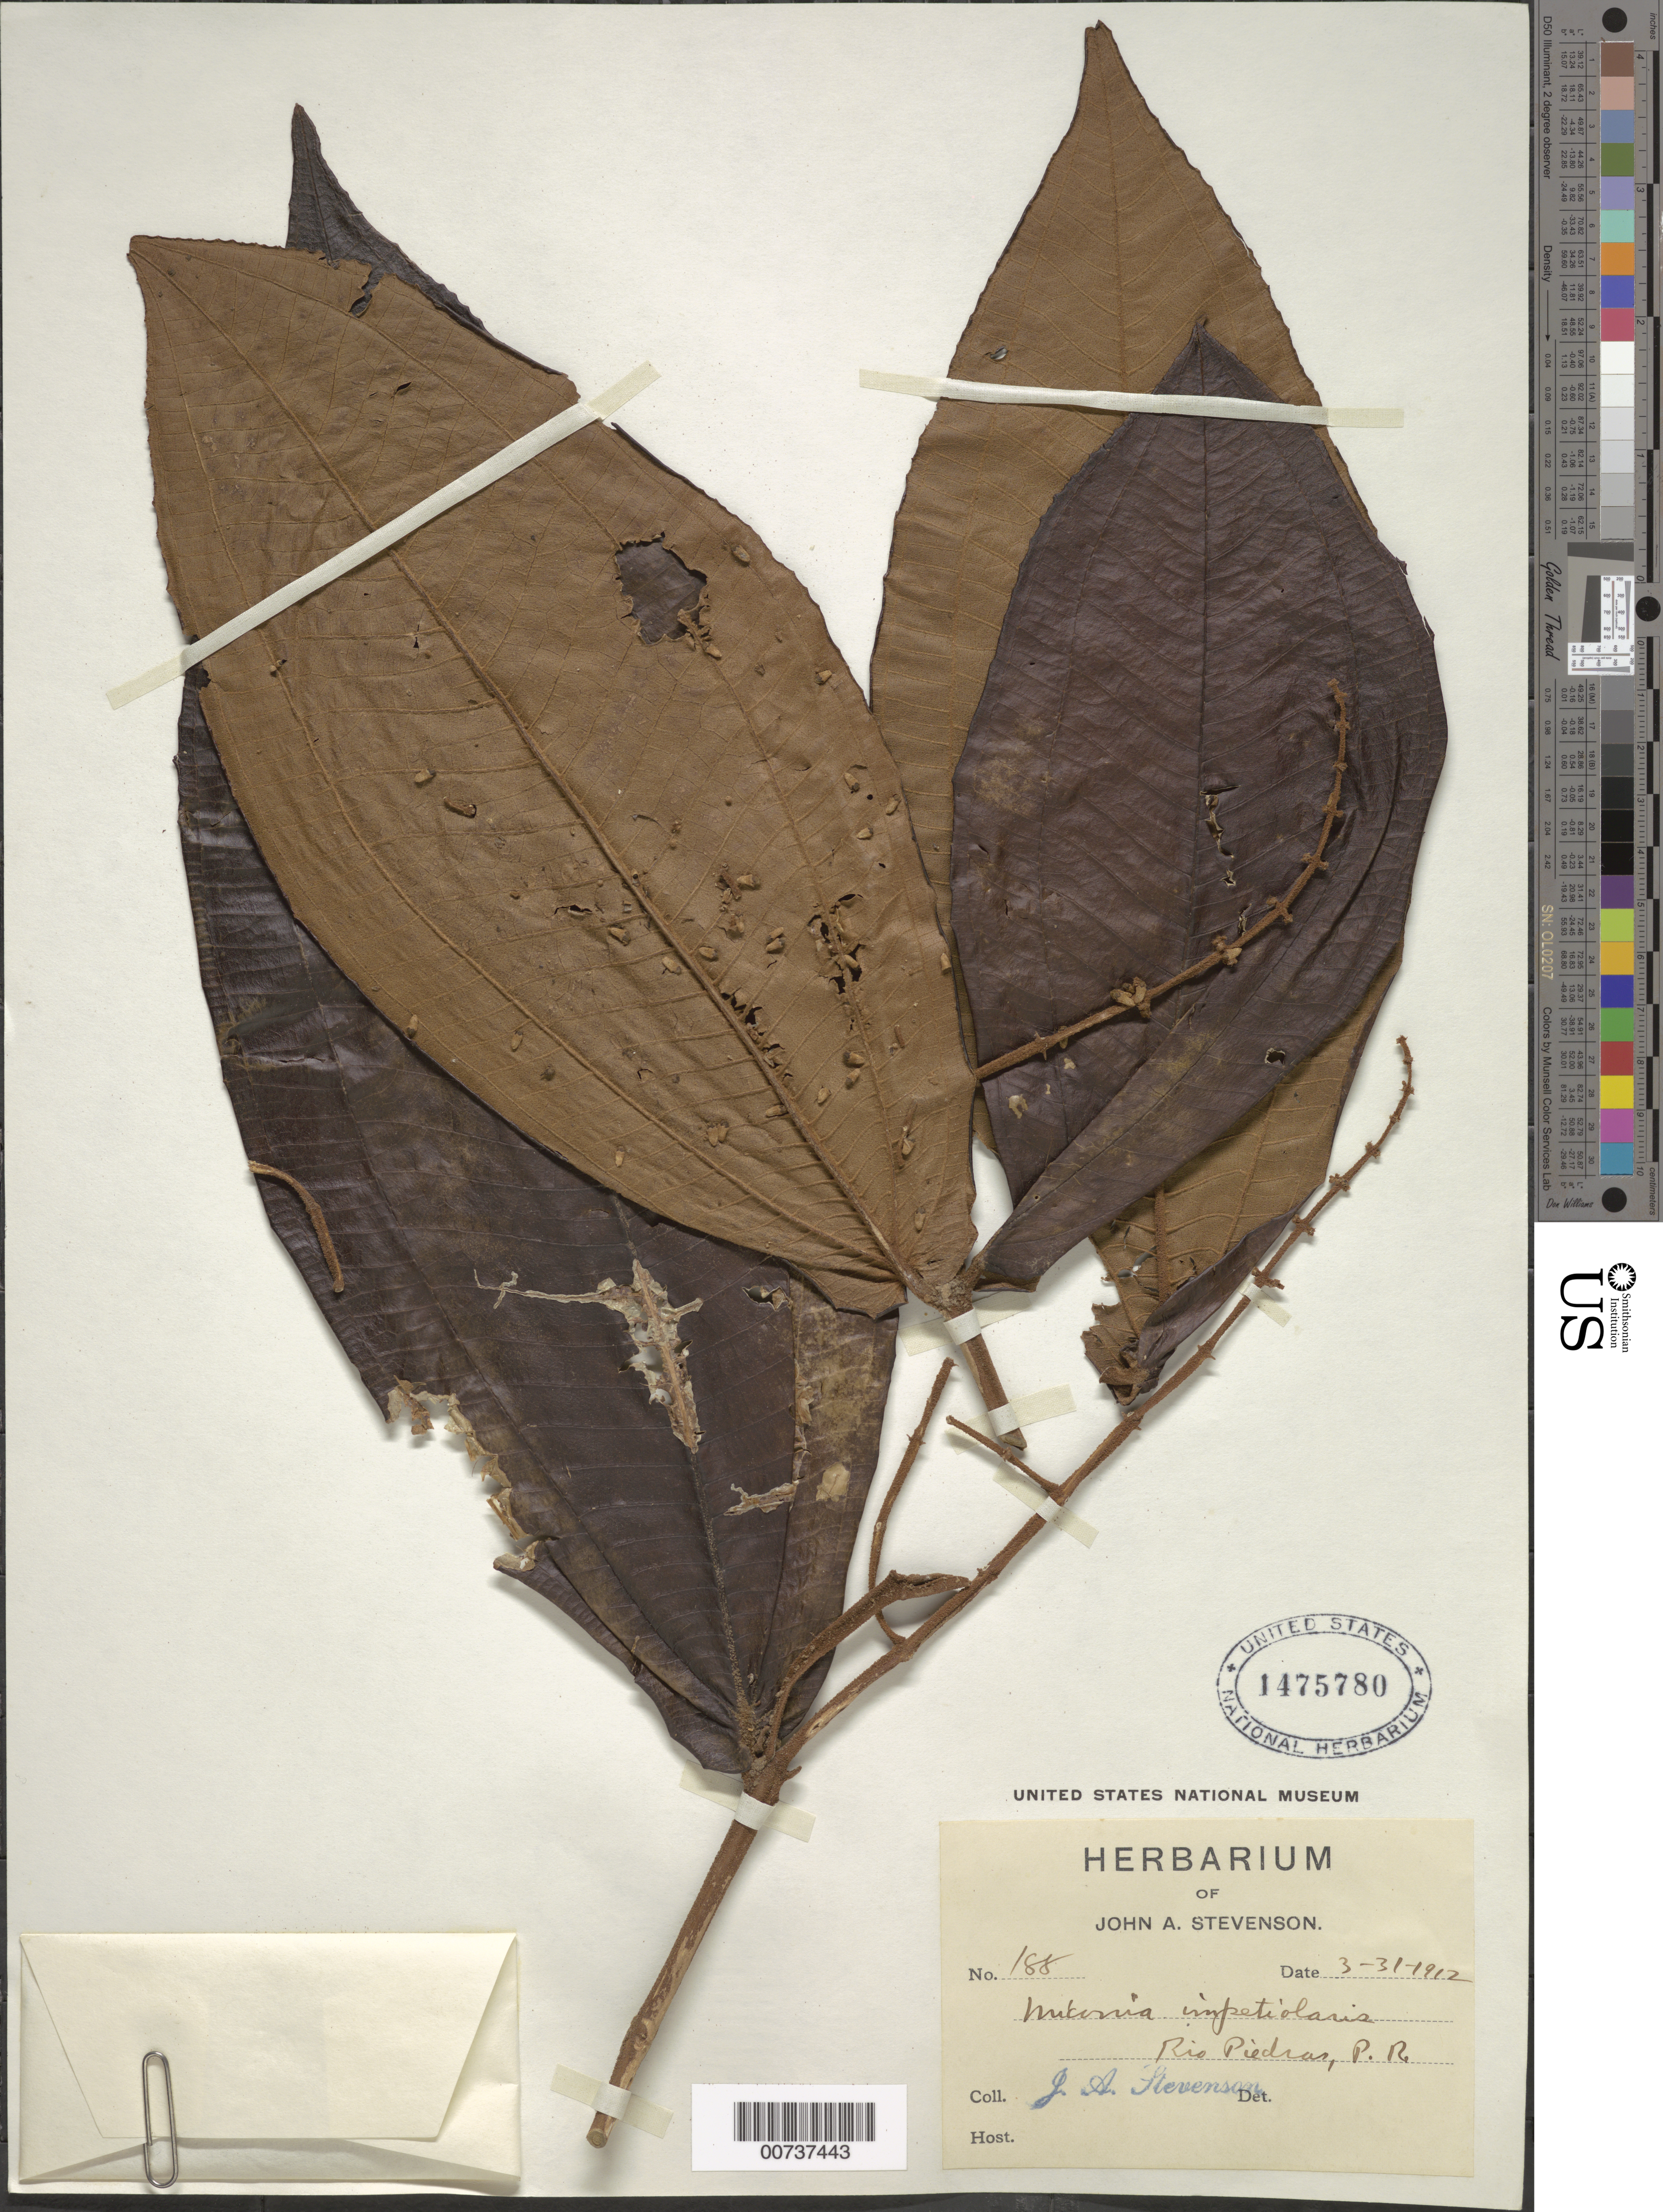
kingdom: Plantae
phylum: Tracheophyta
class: Magnoliopsida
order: Myrtales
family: Melastomataceae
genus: Miconia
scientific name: Miconia impetiolaris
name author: (Sw.) D. Don ex DC.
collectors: J. Stevenson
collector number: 188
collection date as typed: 31 Mar 1912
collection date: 1912-03-31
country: Puerto Rico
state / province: San Juan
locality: Rio Piedras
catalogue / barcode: US 1475780